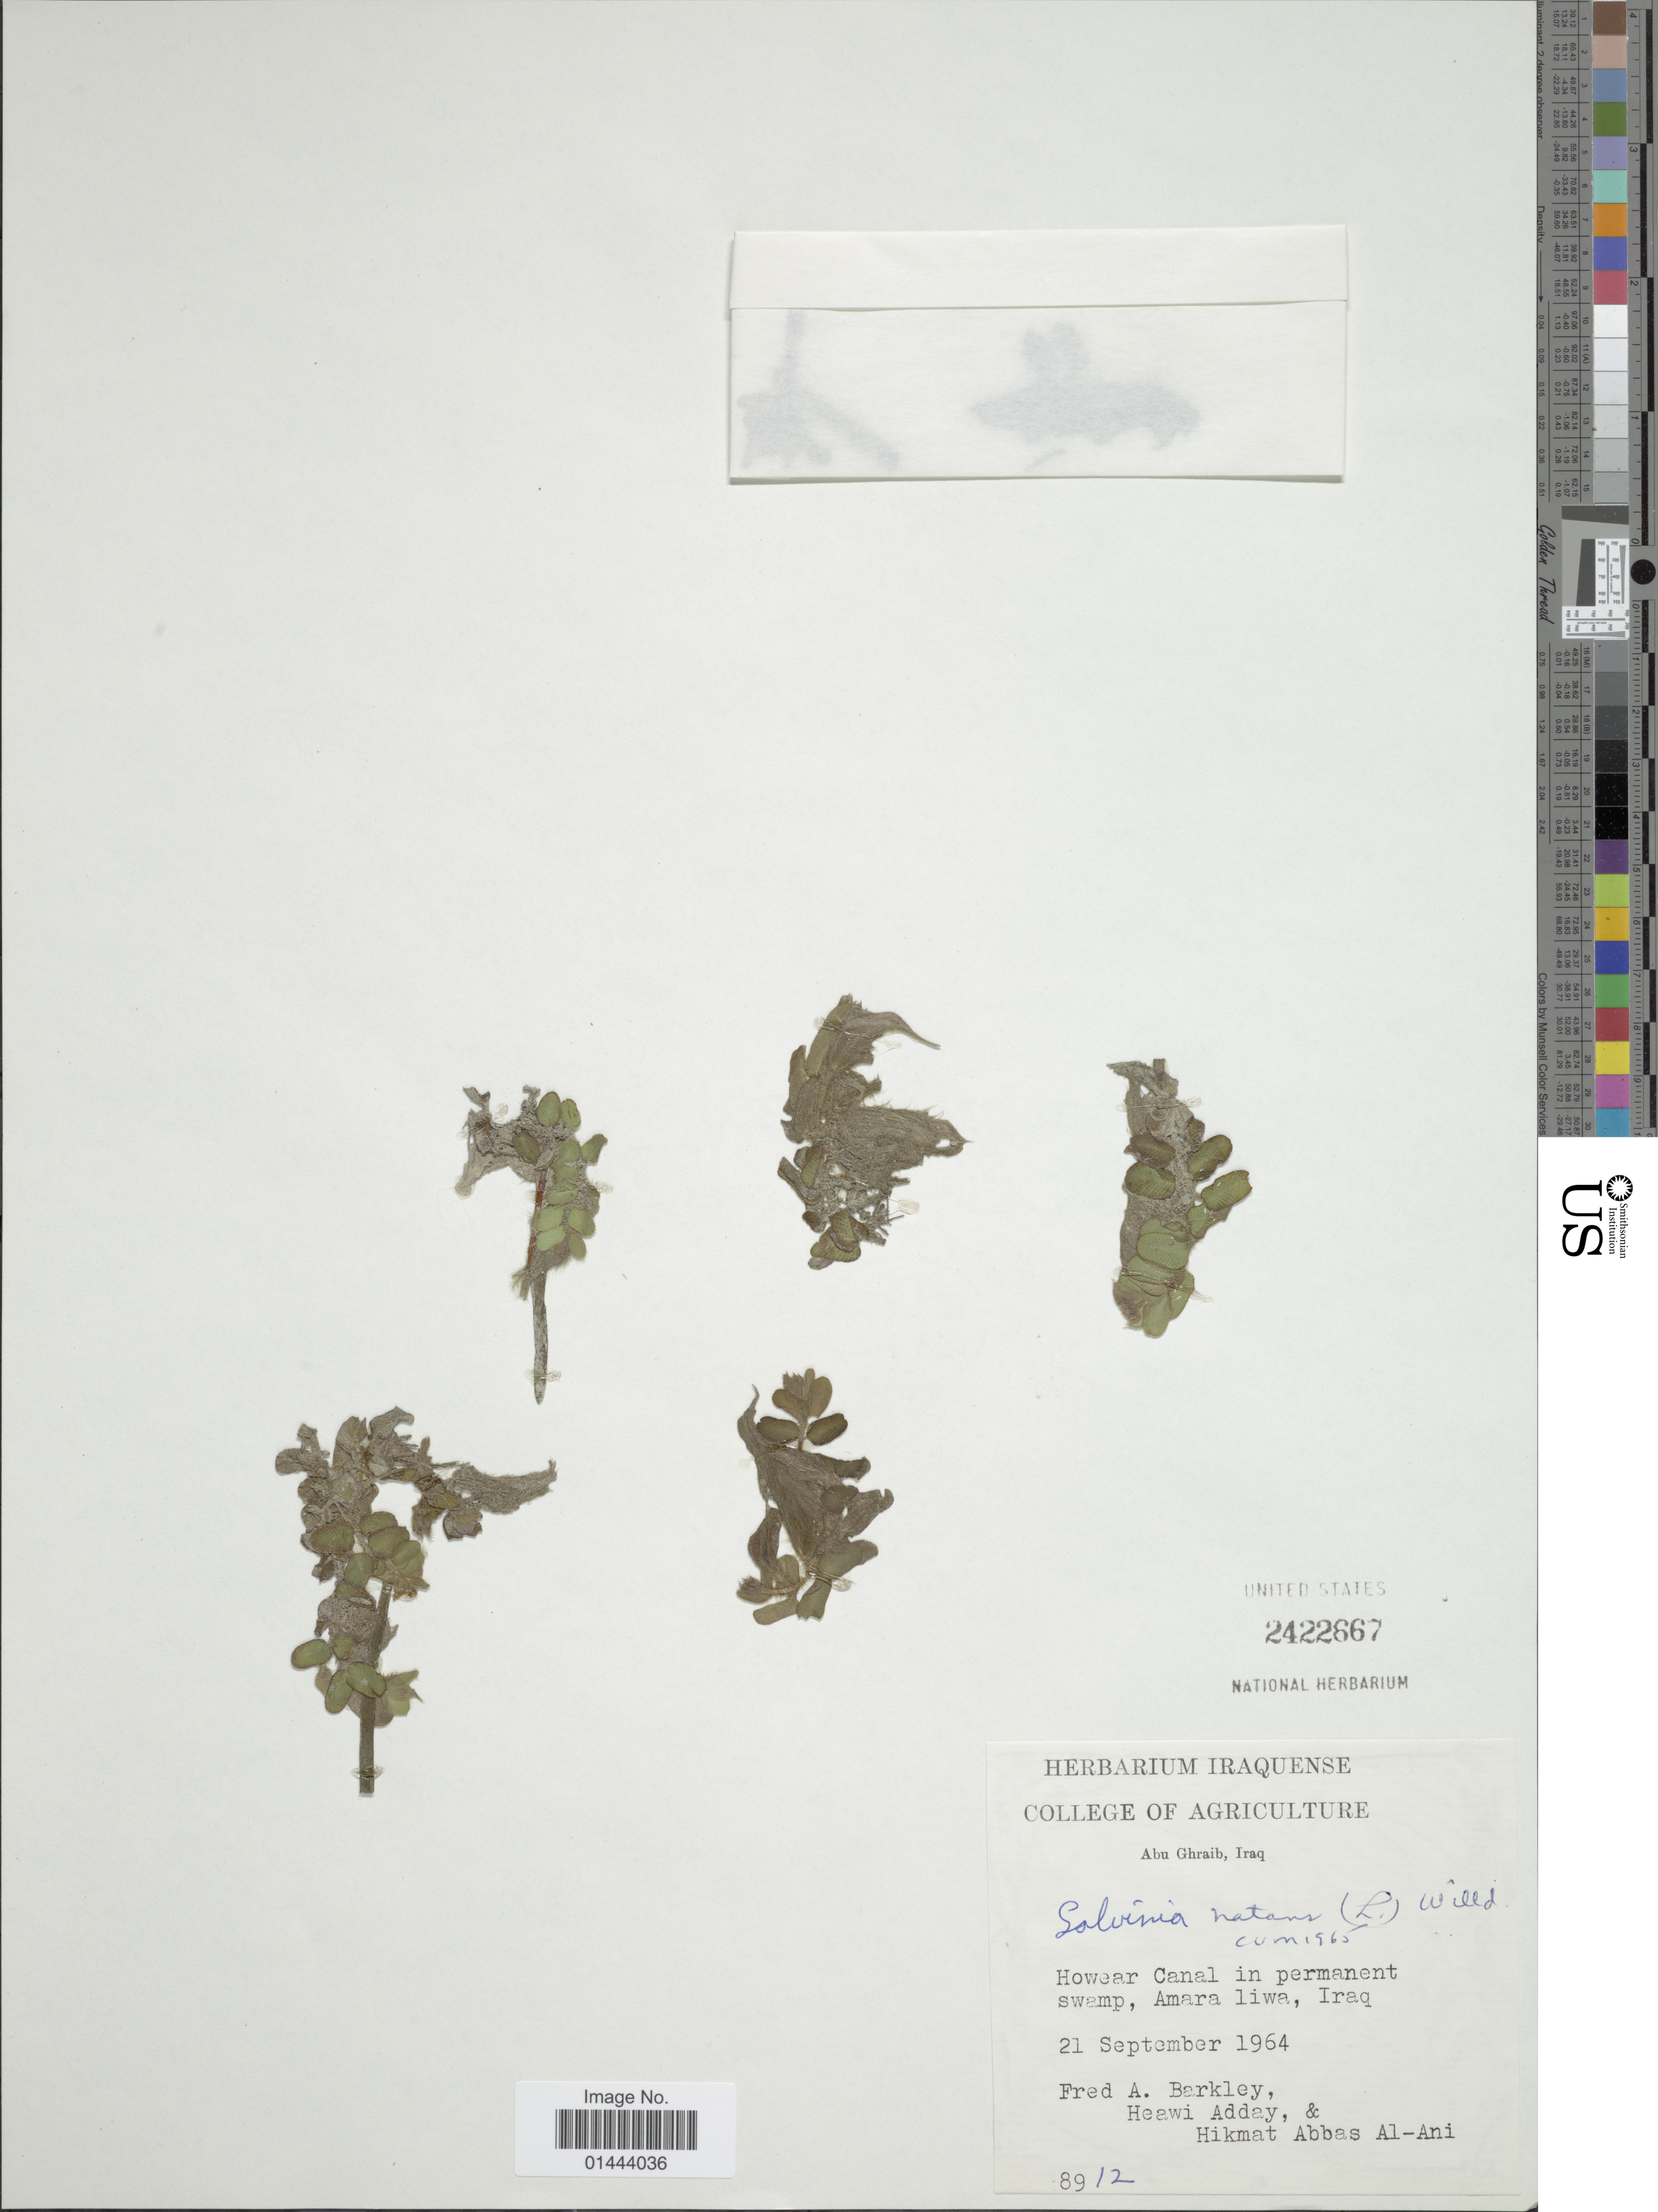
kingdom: Plantae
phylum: Tracheophyta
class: Polypodiopsida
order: Salviniales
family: Salviniaceae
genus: Salvinia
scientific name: Salvinia natans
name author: (L.) All.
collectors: F. A. Barkley, H. Adday & H. Abbas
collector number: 8912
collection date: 1964-09-21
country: Iraq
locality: Abu Ghraibm Howear Canal in permanent swamp, Amara liwa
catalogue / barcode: US 2422667